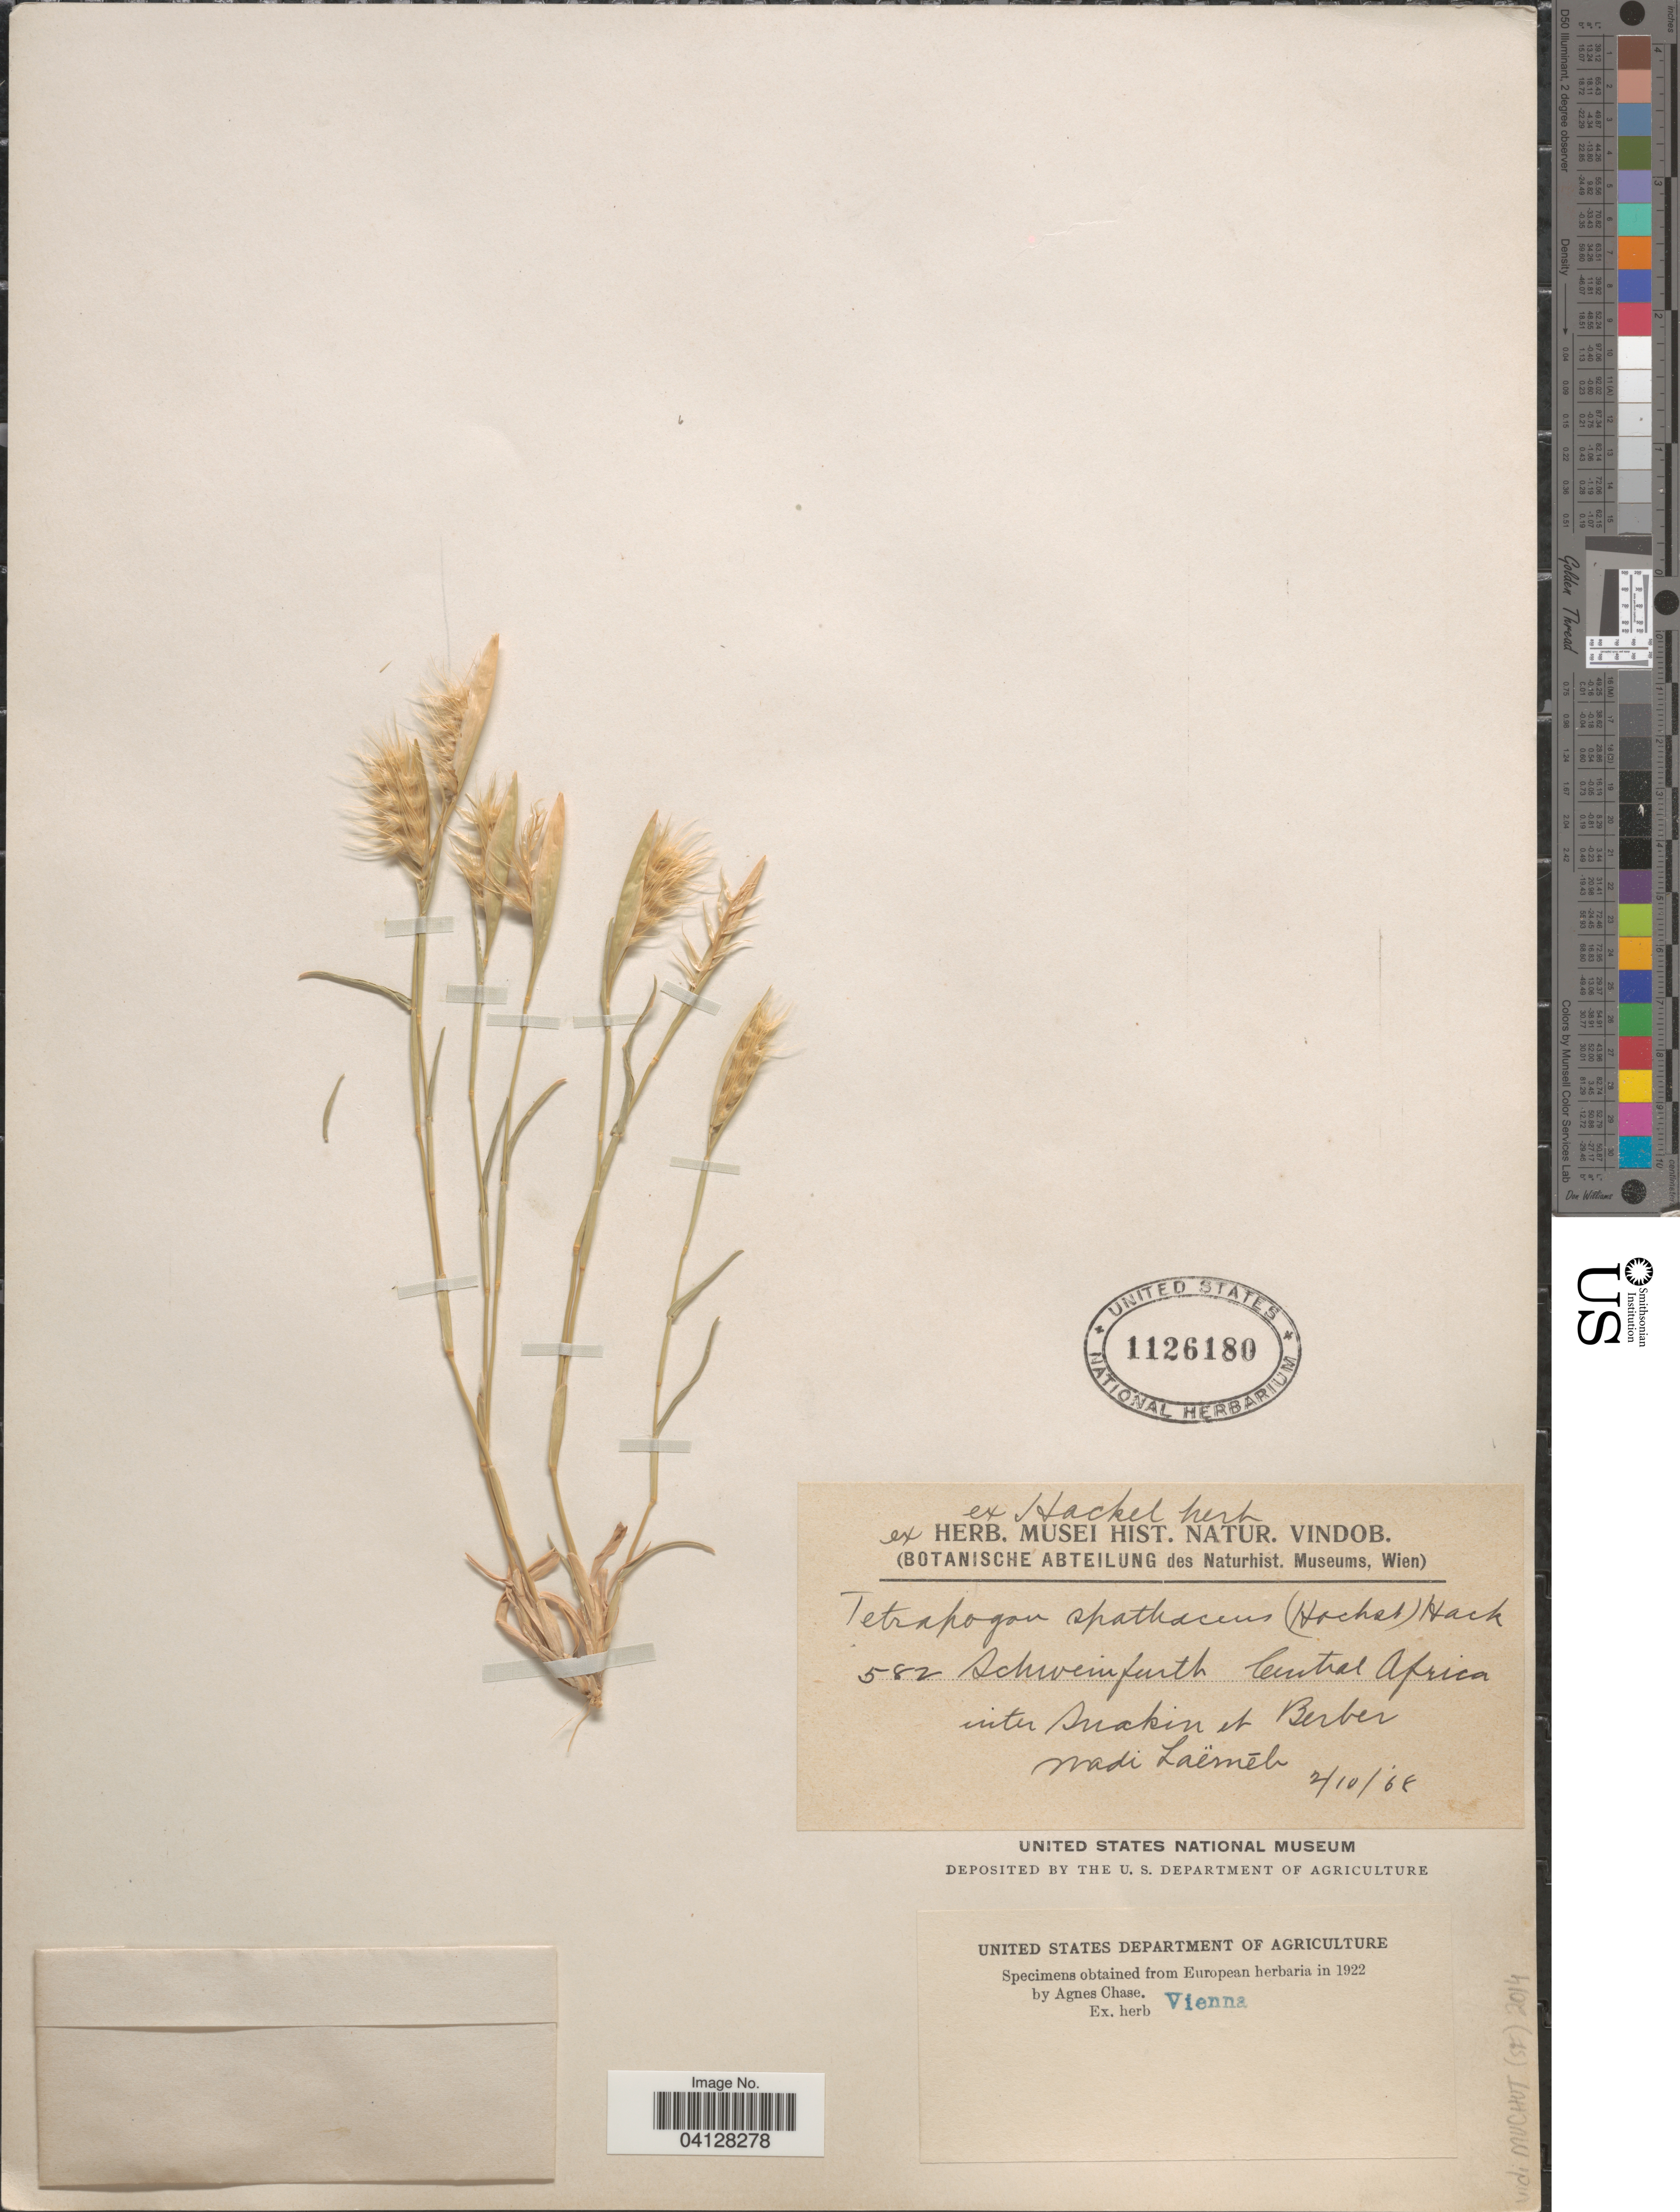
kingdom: Plantae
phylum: Tracheophyta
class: Liliopsida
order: Poales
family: Poaceae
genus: Tetrapogon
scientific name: Tetrapogon spathaceus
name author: (Hochst. ex Steud.) Hack. ex Durand & Schinz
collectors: Schweinfurth, --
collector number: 582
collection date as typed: Transcribed d/m/y: 2/10/68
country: Sudan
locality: Central Africa inter Suakin et Berber Wadi Laëmêb.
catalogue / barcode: US 1126180